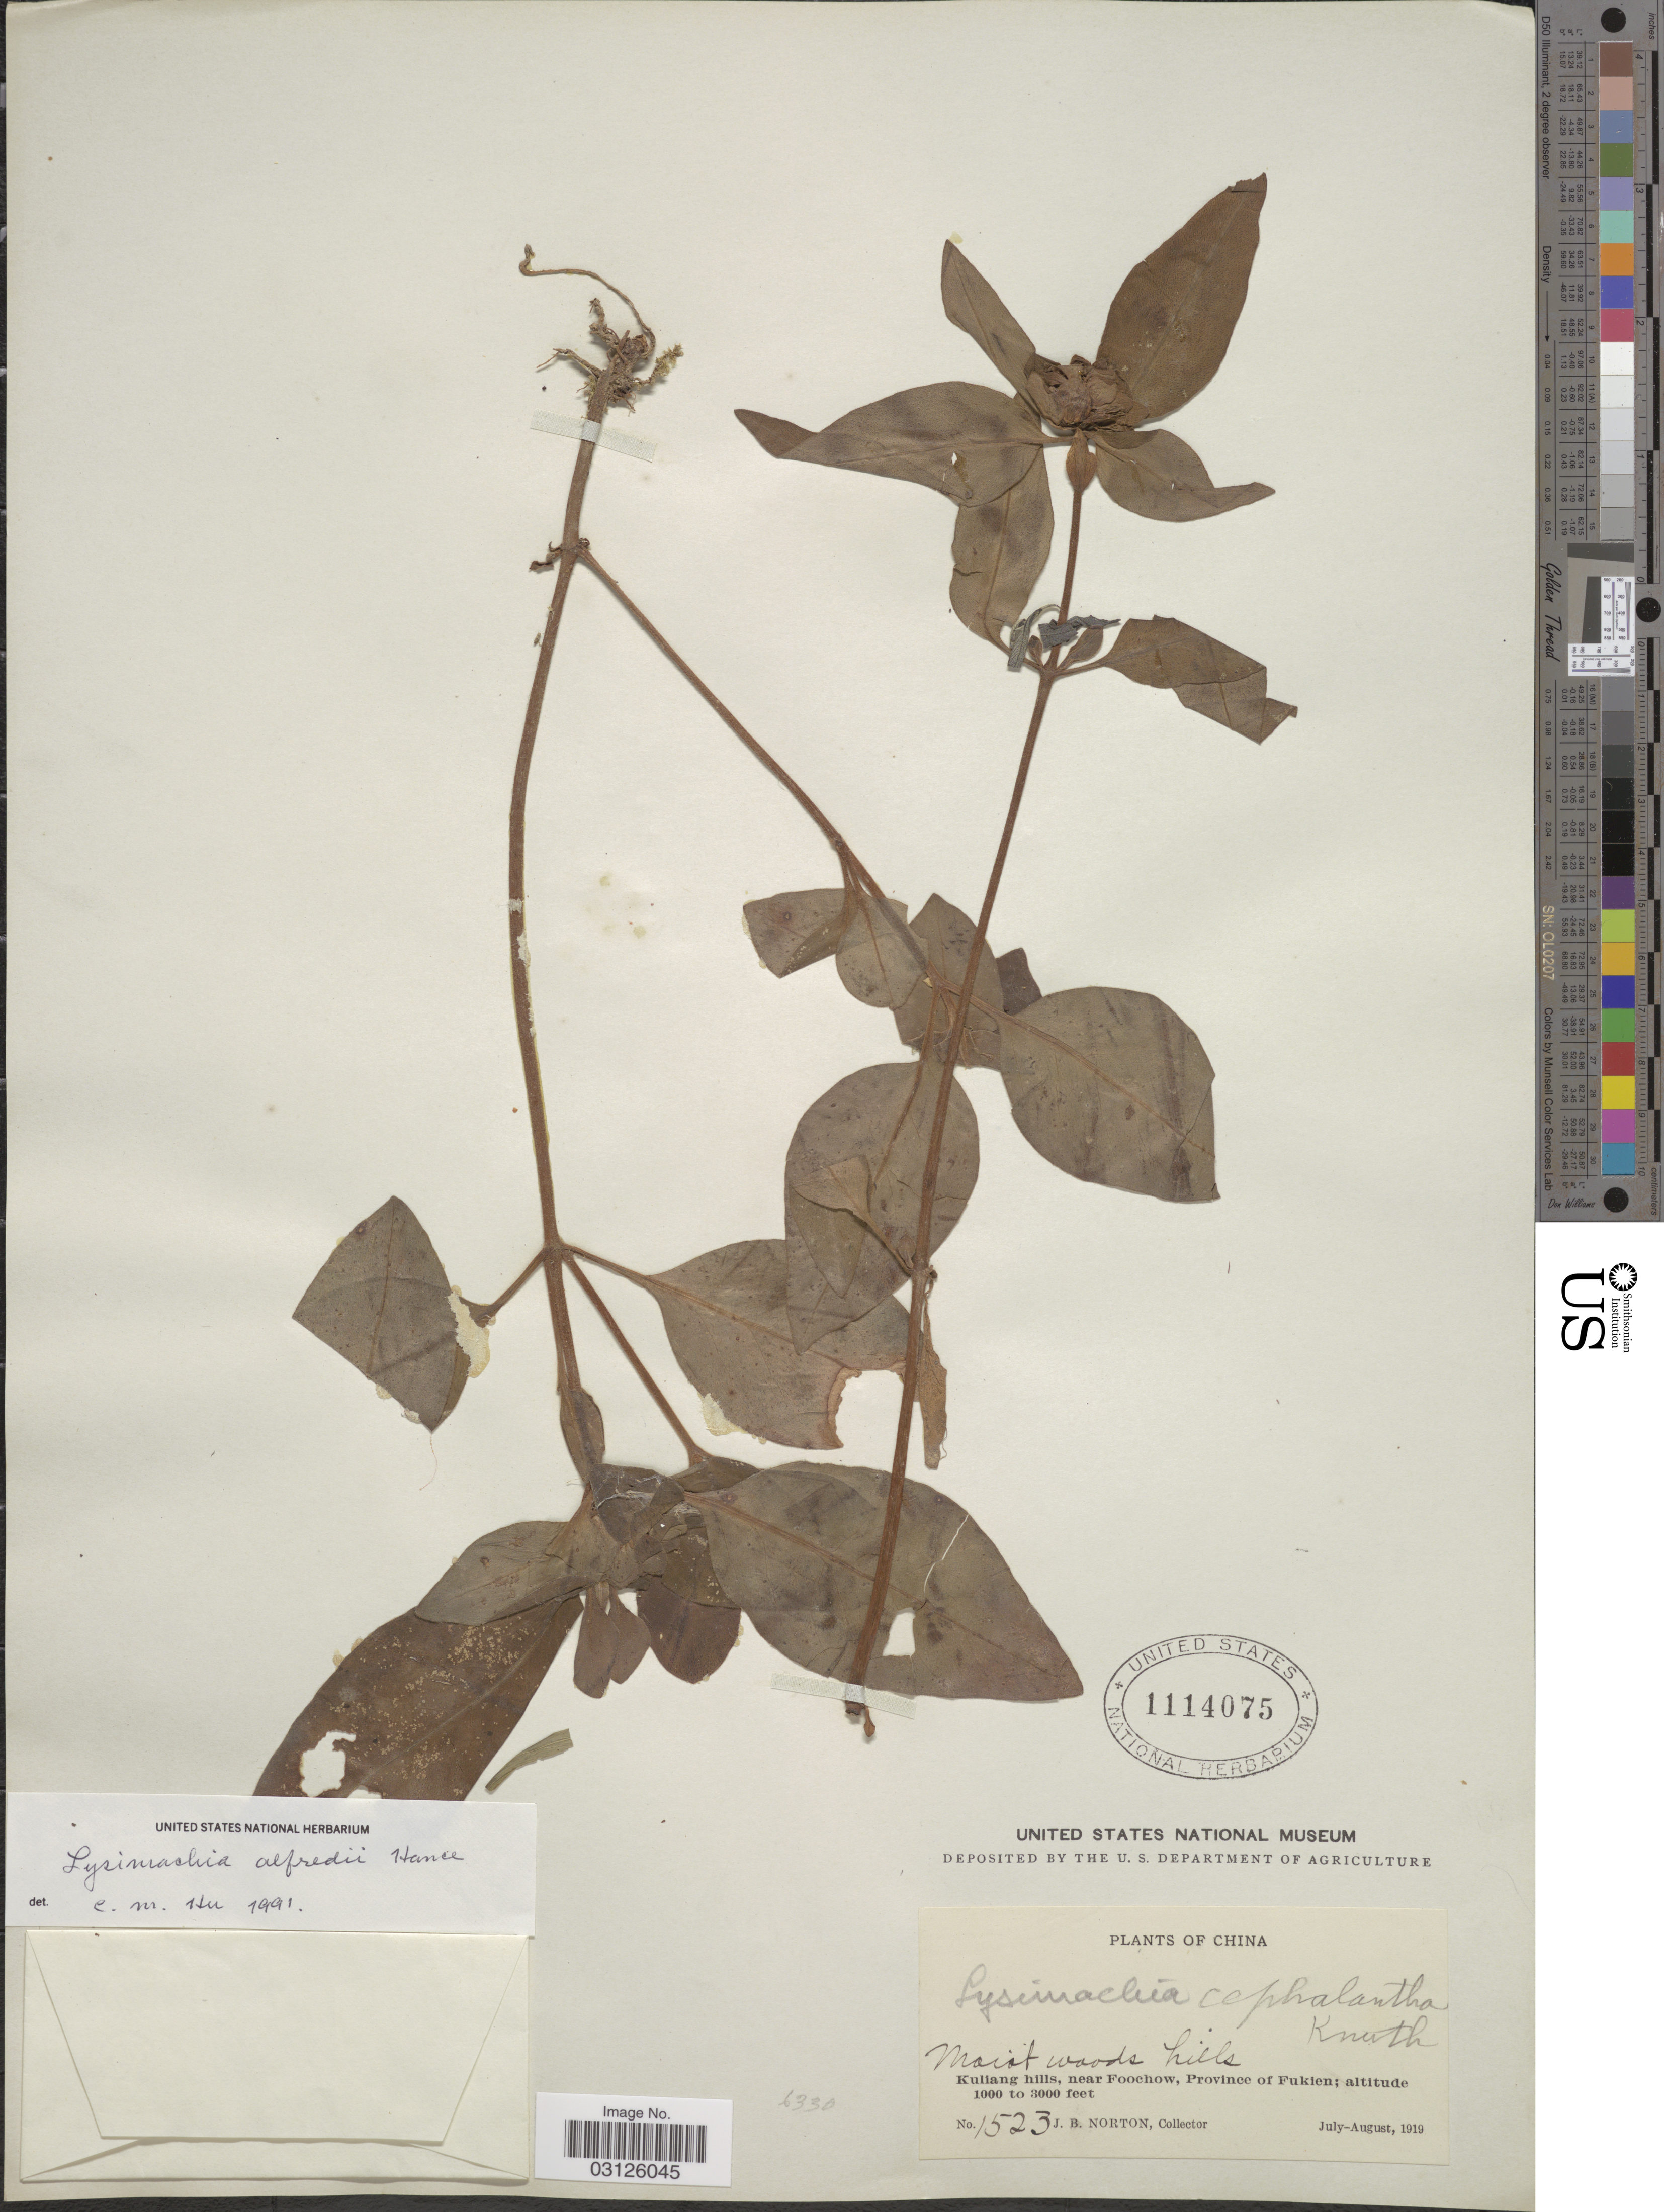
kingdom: Plantae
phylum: Tracheophyta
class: Magnoliopsida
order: Ericales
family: Primulaceae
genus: Lysimachia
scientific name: Lysimachia alfredii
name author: Hance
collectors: J. Norton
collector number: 1523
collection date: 1919-07/1919-08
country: China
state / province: Fujian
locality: Kuliang hills, near Foochow, Province of Fukien.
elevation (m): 305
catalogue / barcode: US 1114075